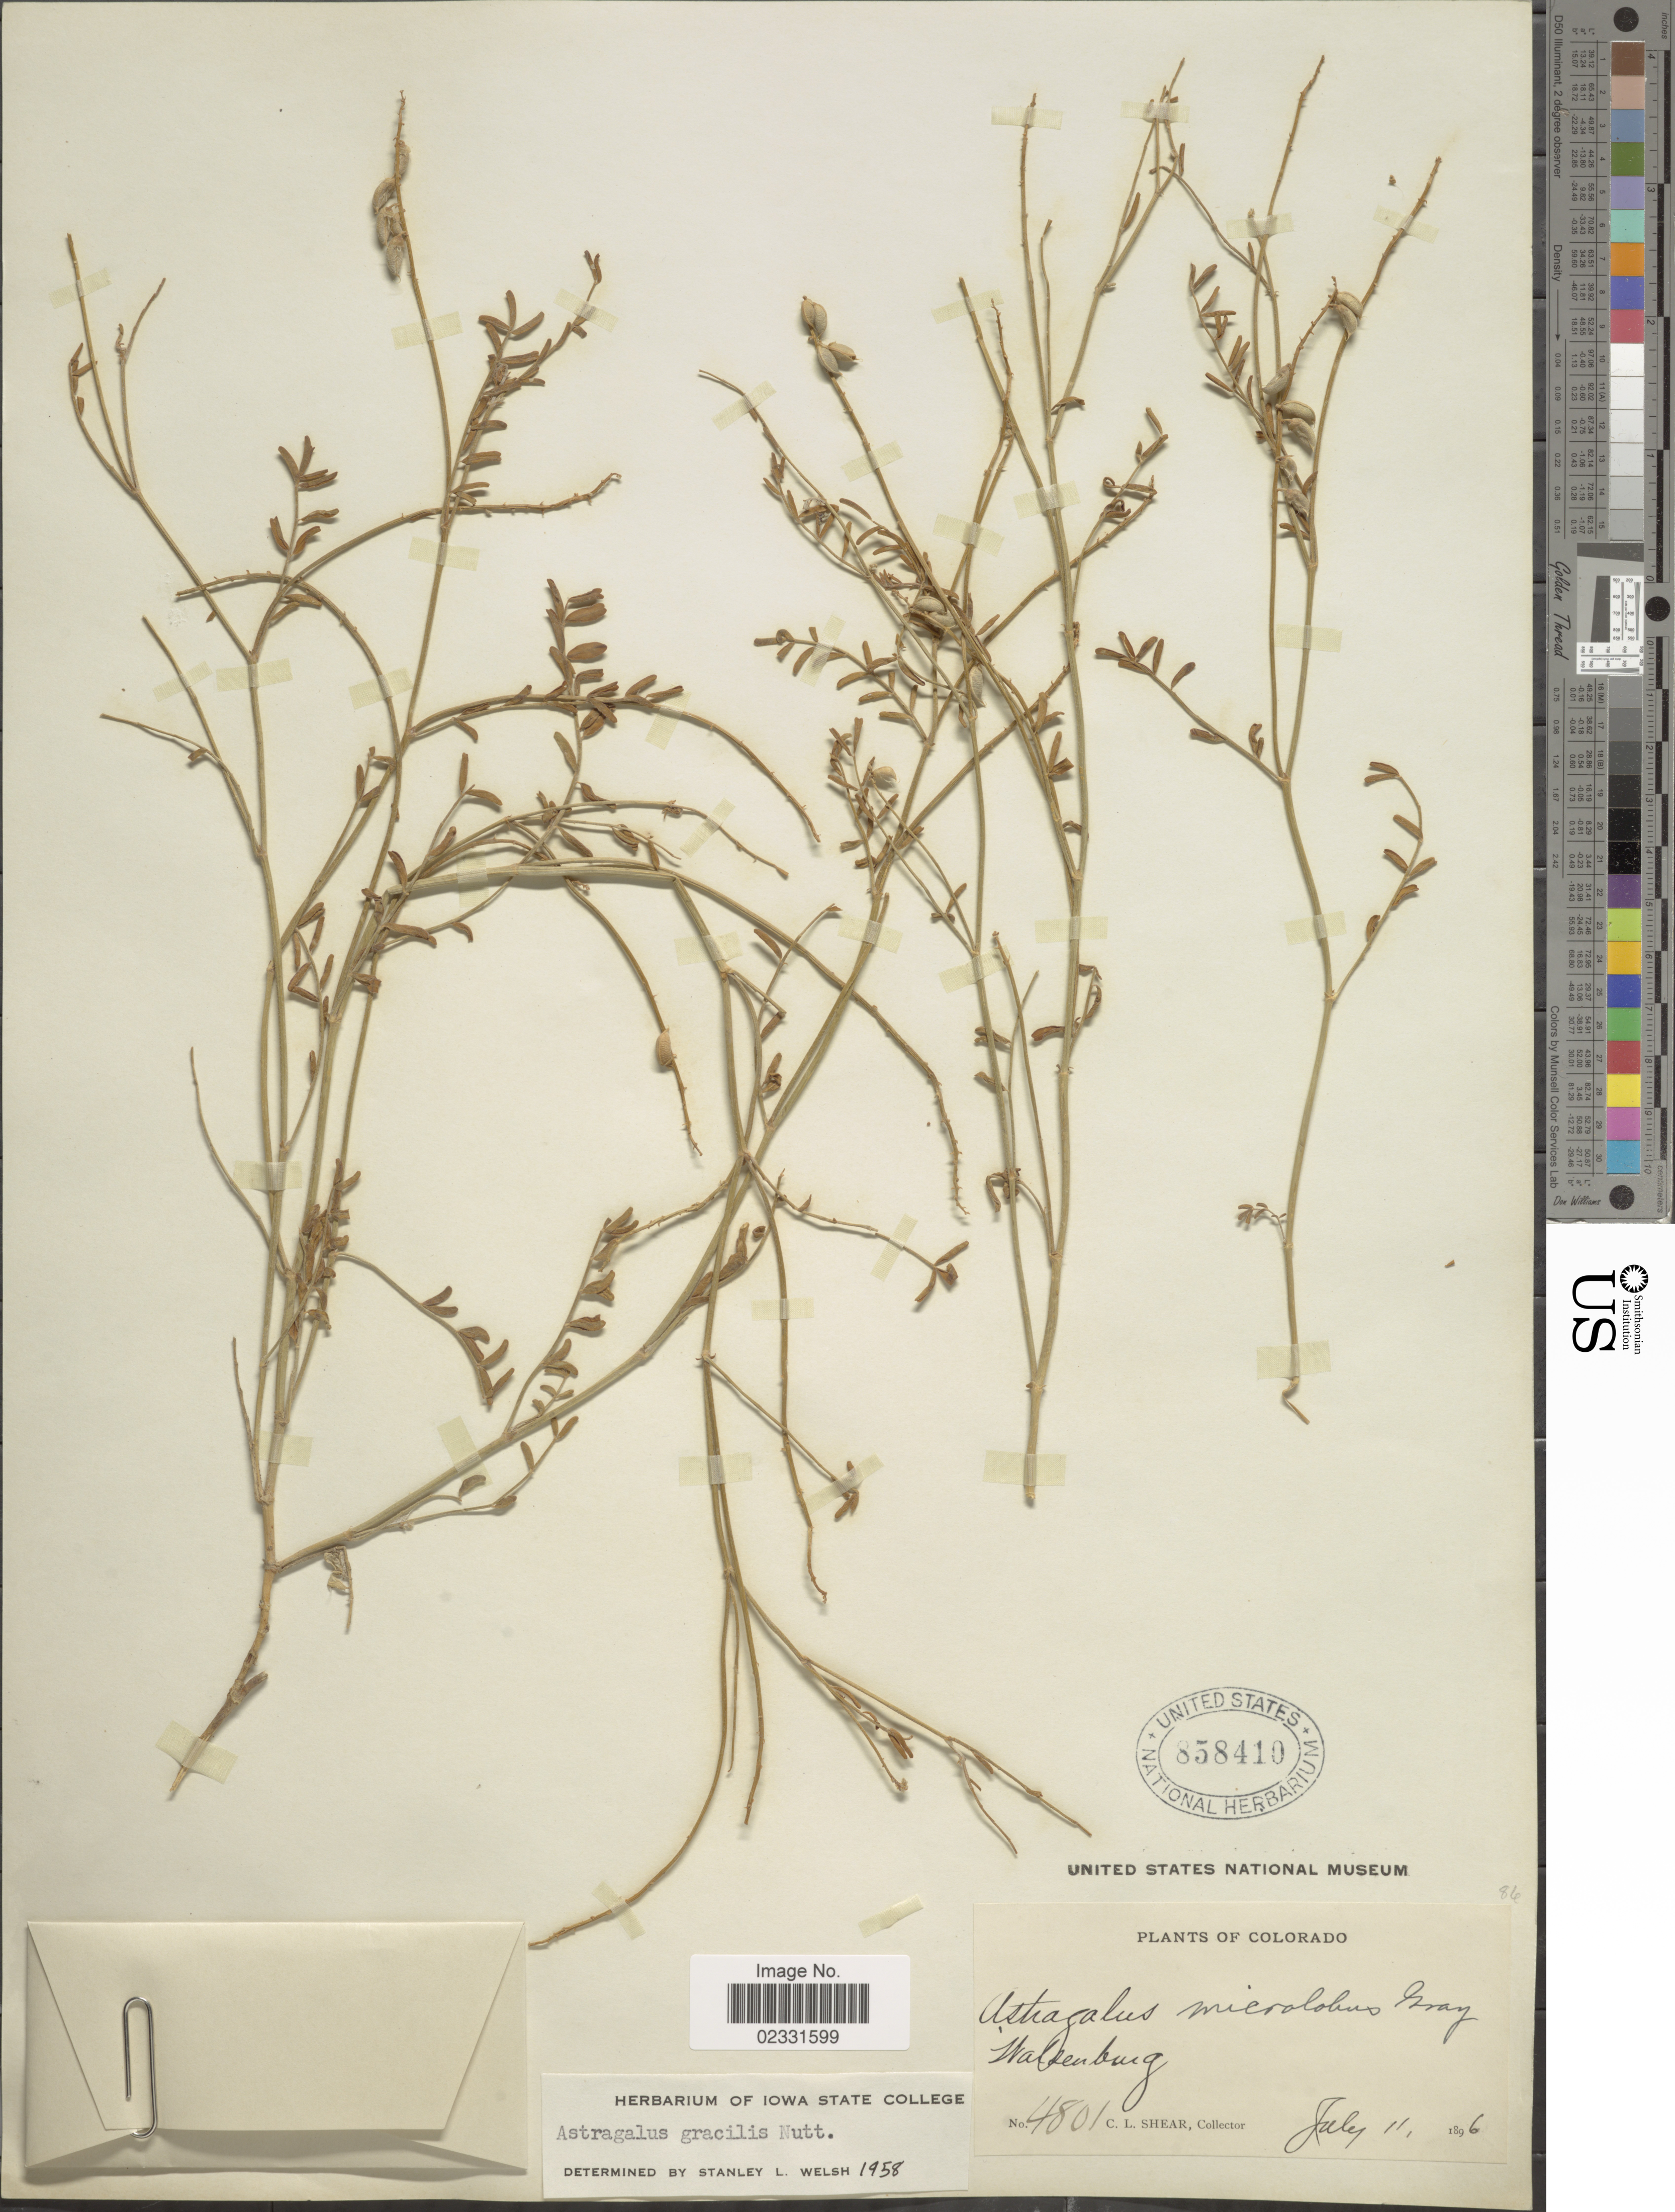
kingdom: Plantae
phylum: Tracheophyta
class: Magnoliopsida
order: Fabales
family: Fabaceae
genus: Astragalus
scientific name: Astragalus gracilis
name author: Nutt.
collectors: C. L. Shear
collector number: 4801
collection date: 1896-07-11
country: United States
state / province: Colorado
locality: Walzenburg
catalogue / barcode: US 858410